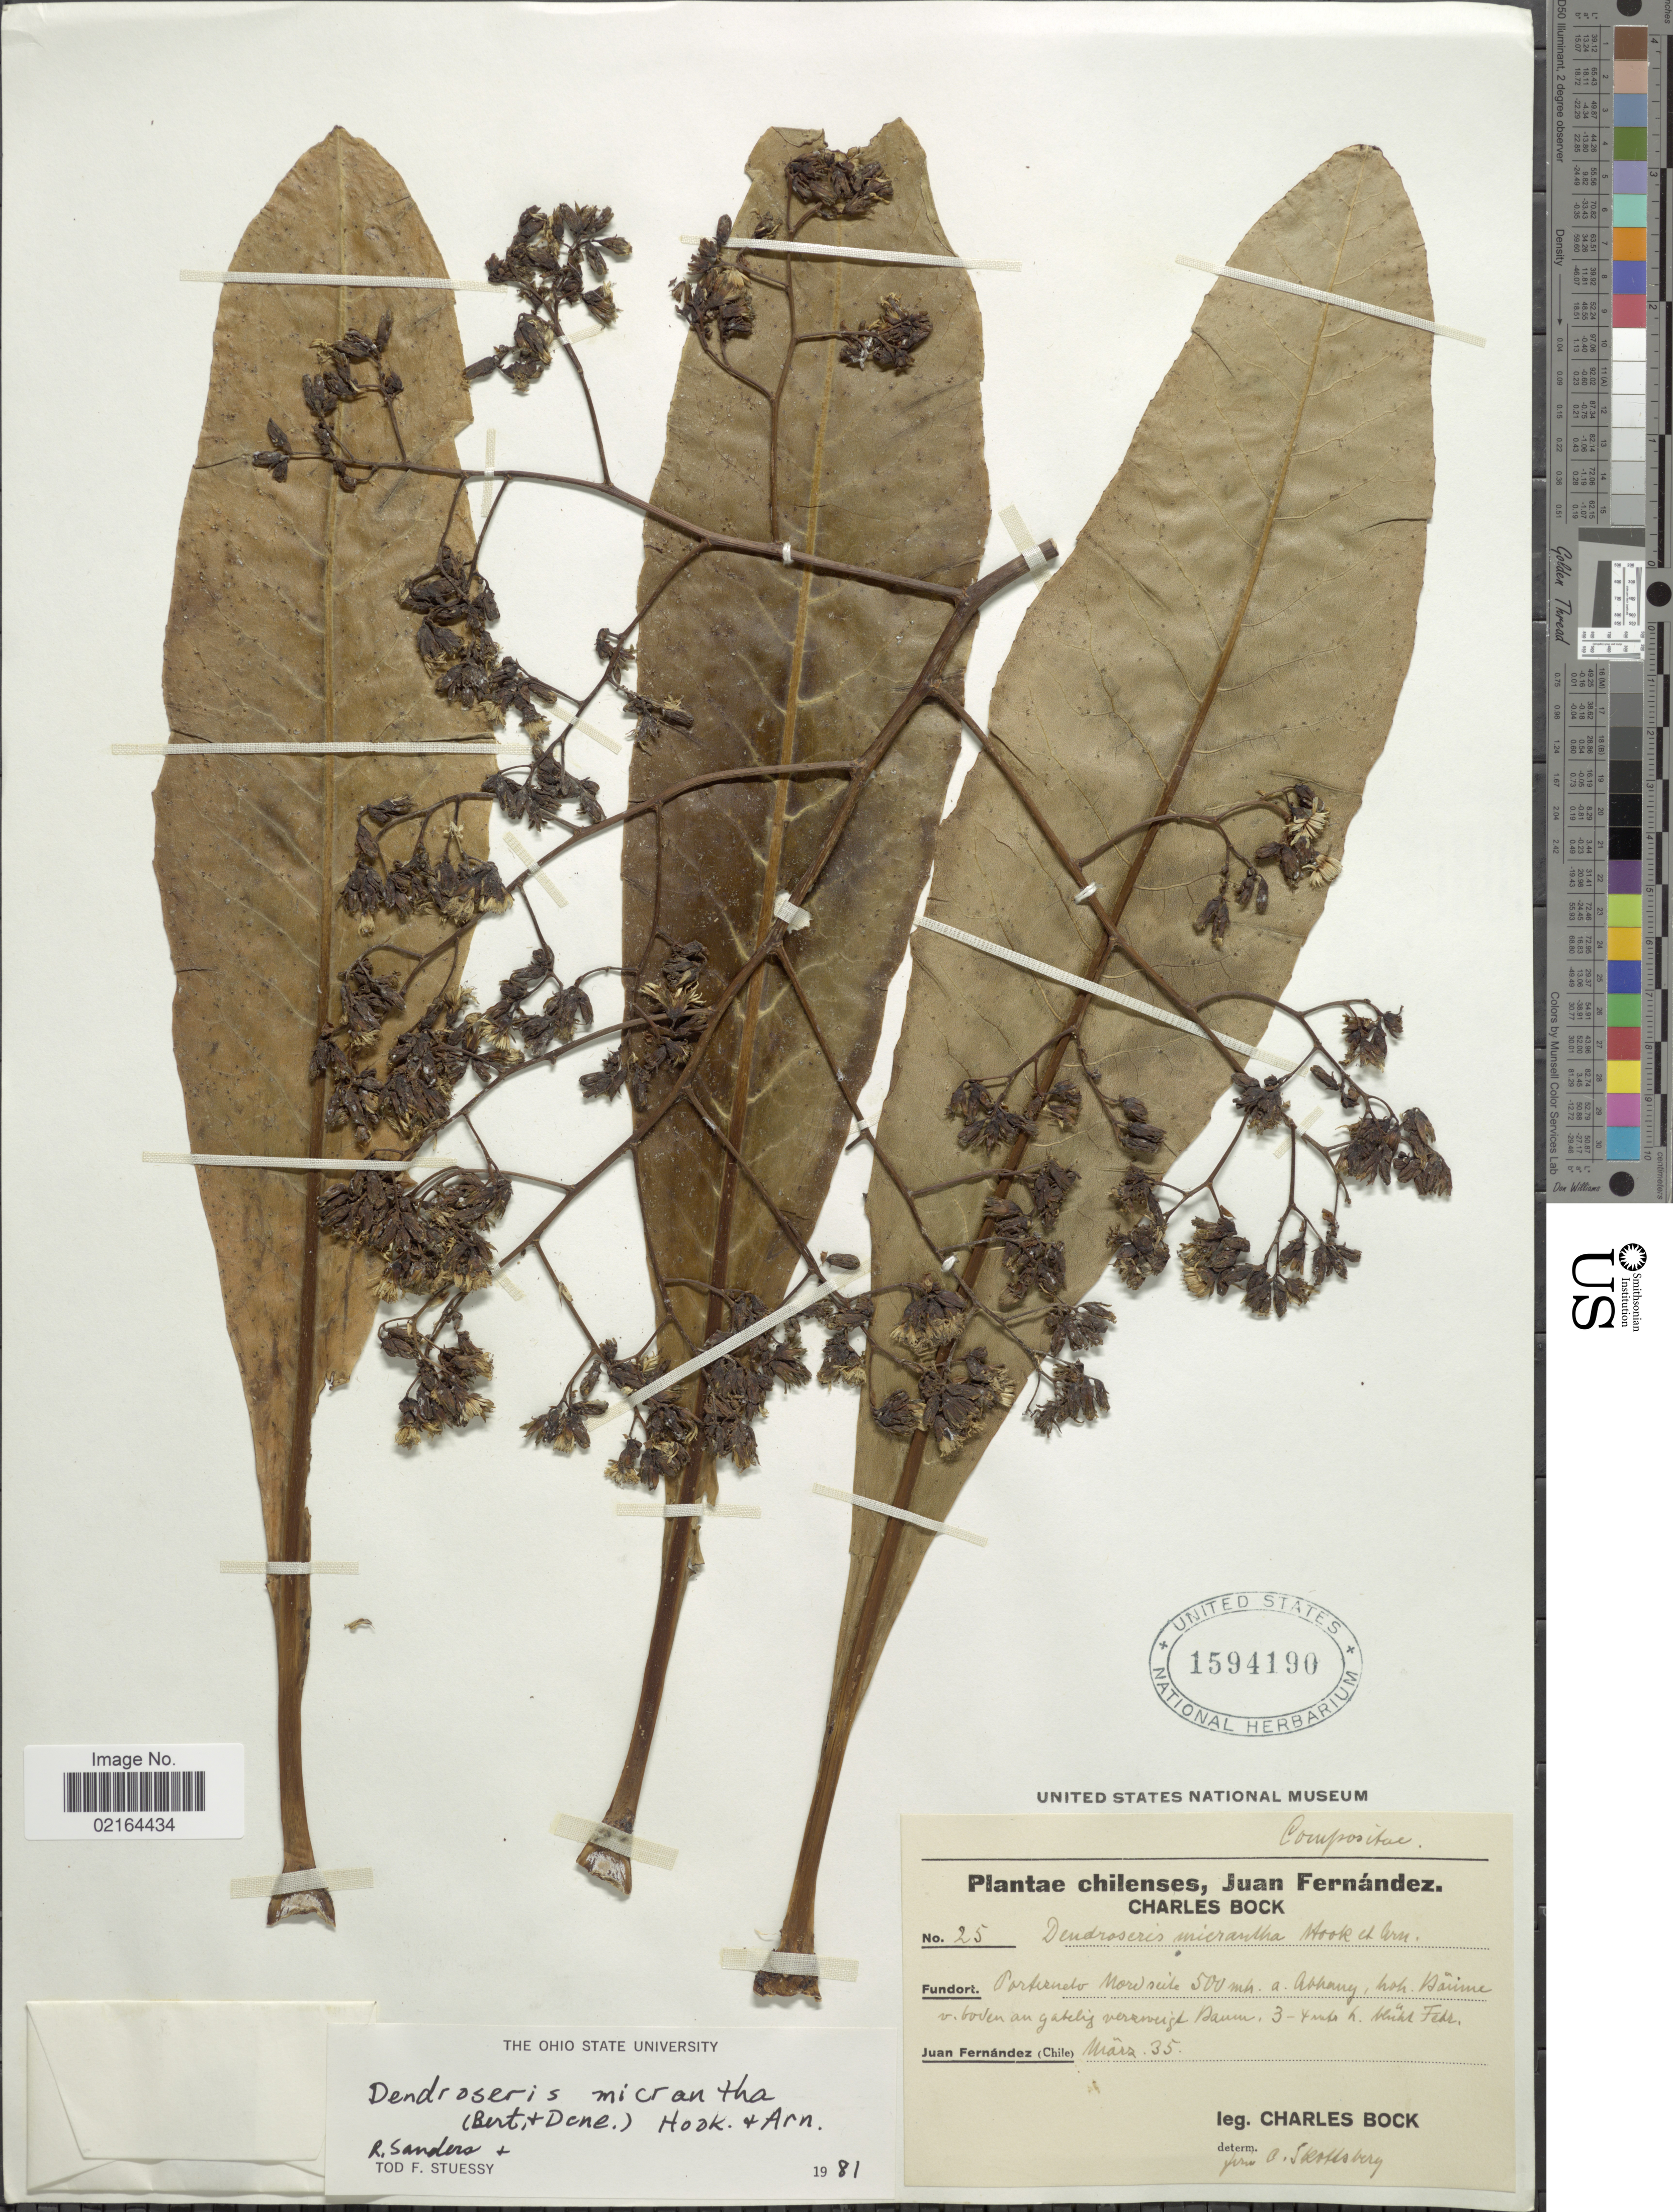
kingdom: Plantae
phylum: Tracheophyta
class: Magnoliopsida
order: Asterales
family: Asteraceae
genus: Sonchus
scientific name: Sonchus micranthus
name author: (Bertero ex Decne.) S.C. Kim & Mejías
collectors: C. Bock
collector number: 25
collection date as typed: Transcribed d/m/y: /3/35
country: Chile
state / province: Valparaíso (V)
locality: Chilenses, Juan Fernandez, Portezuelo Nord seite.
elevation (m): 500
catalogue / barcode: US 1594190